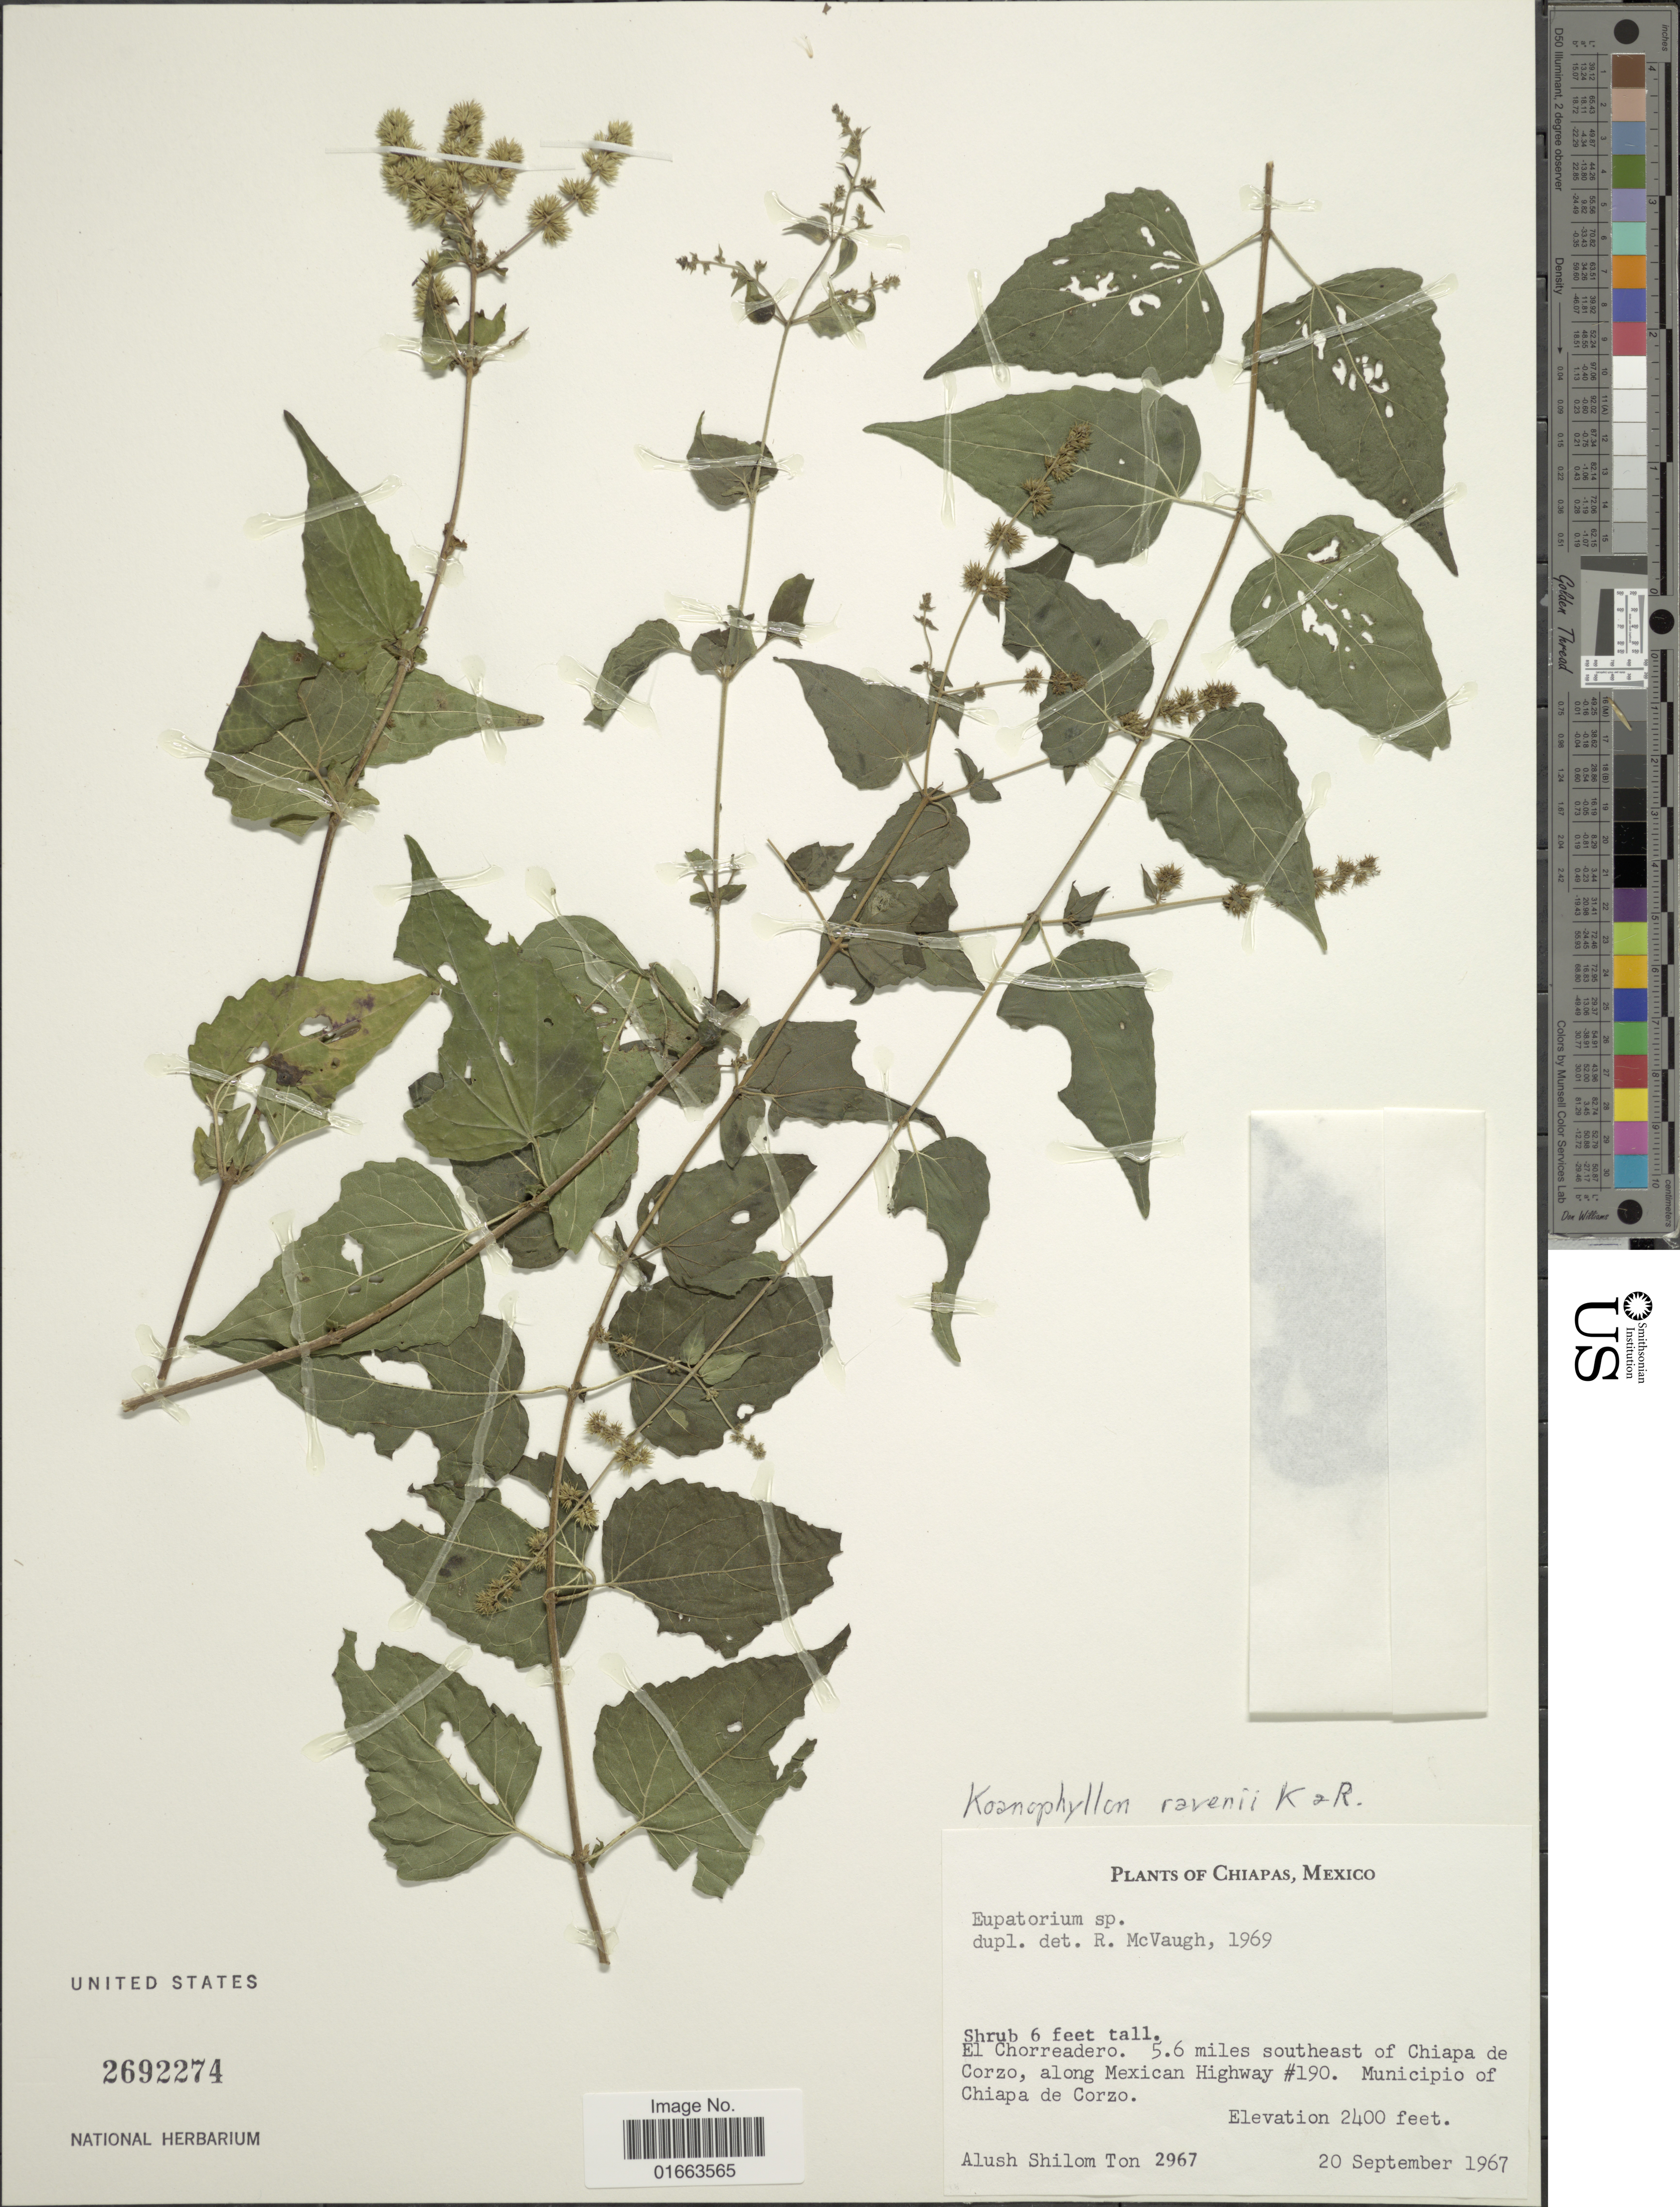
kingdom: Plantae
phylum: Tracheophyta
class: Magnoliopsida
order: Asterales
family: Asteraceae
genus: Koanophyllon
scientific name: Koanophyllon ravenii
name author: R.M. King & H. Rob.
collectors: A. S. Ton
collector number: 2967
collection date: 1967-09-20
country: Mexico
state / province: Chiapas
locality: El Chorreadero, 5.6 miles southeast of Chiapa de Corzo, along Mexican Highway #190, Municipio de Chiapa de Corzo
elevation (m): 732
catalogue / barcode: US 2692274